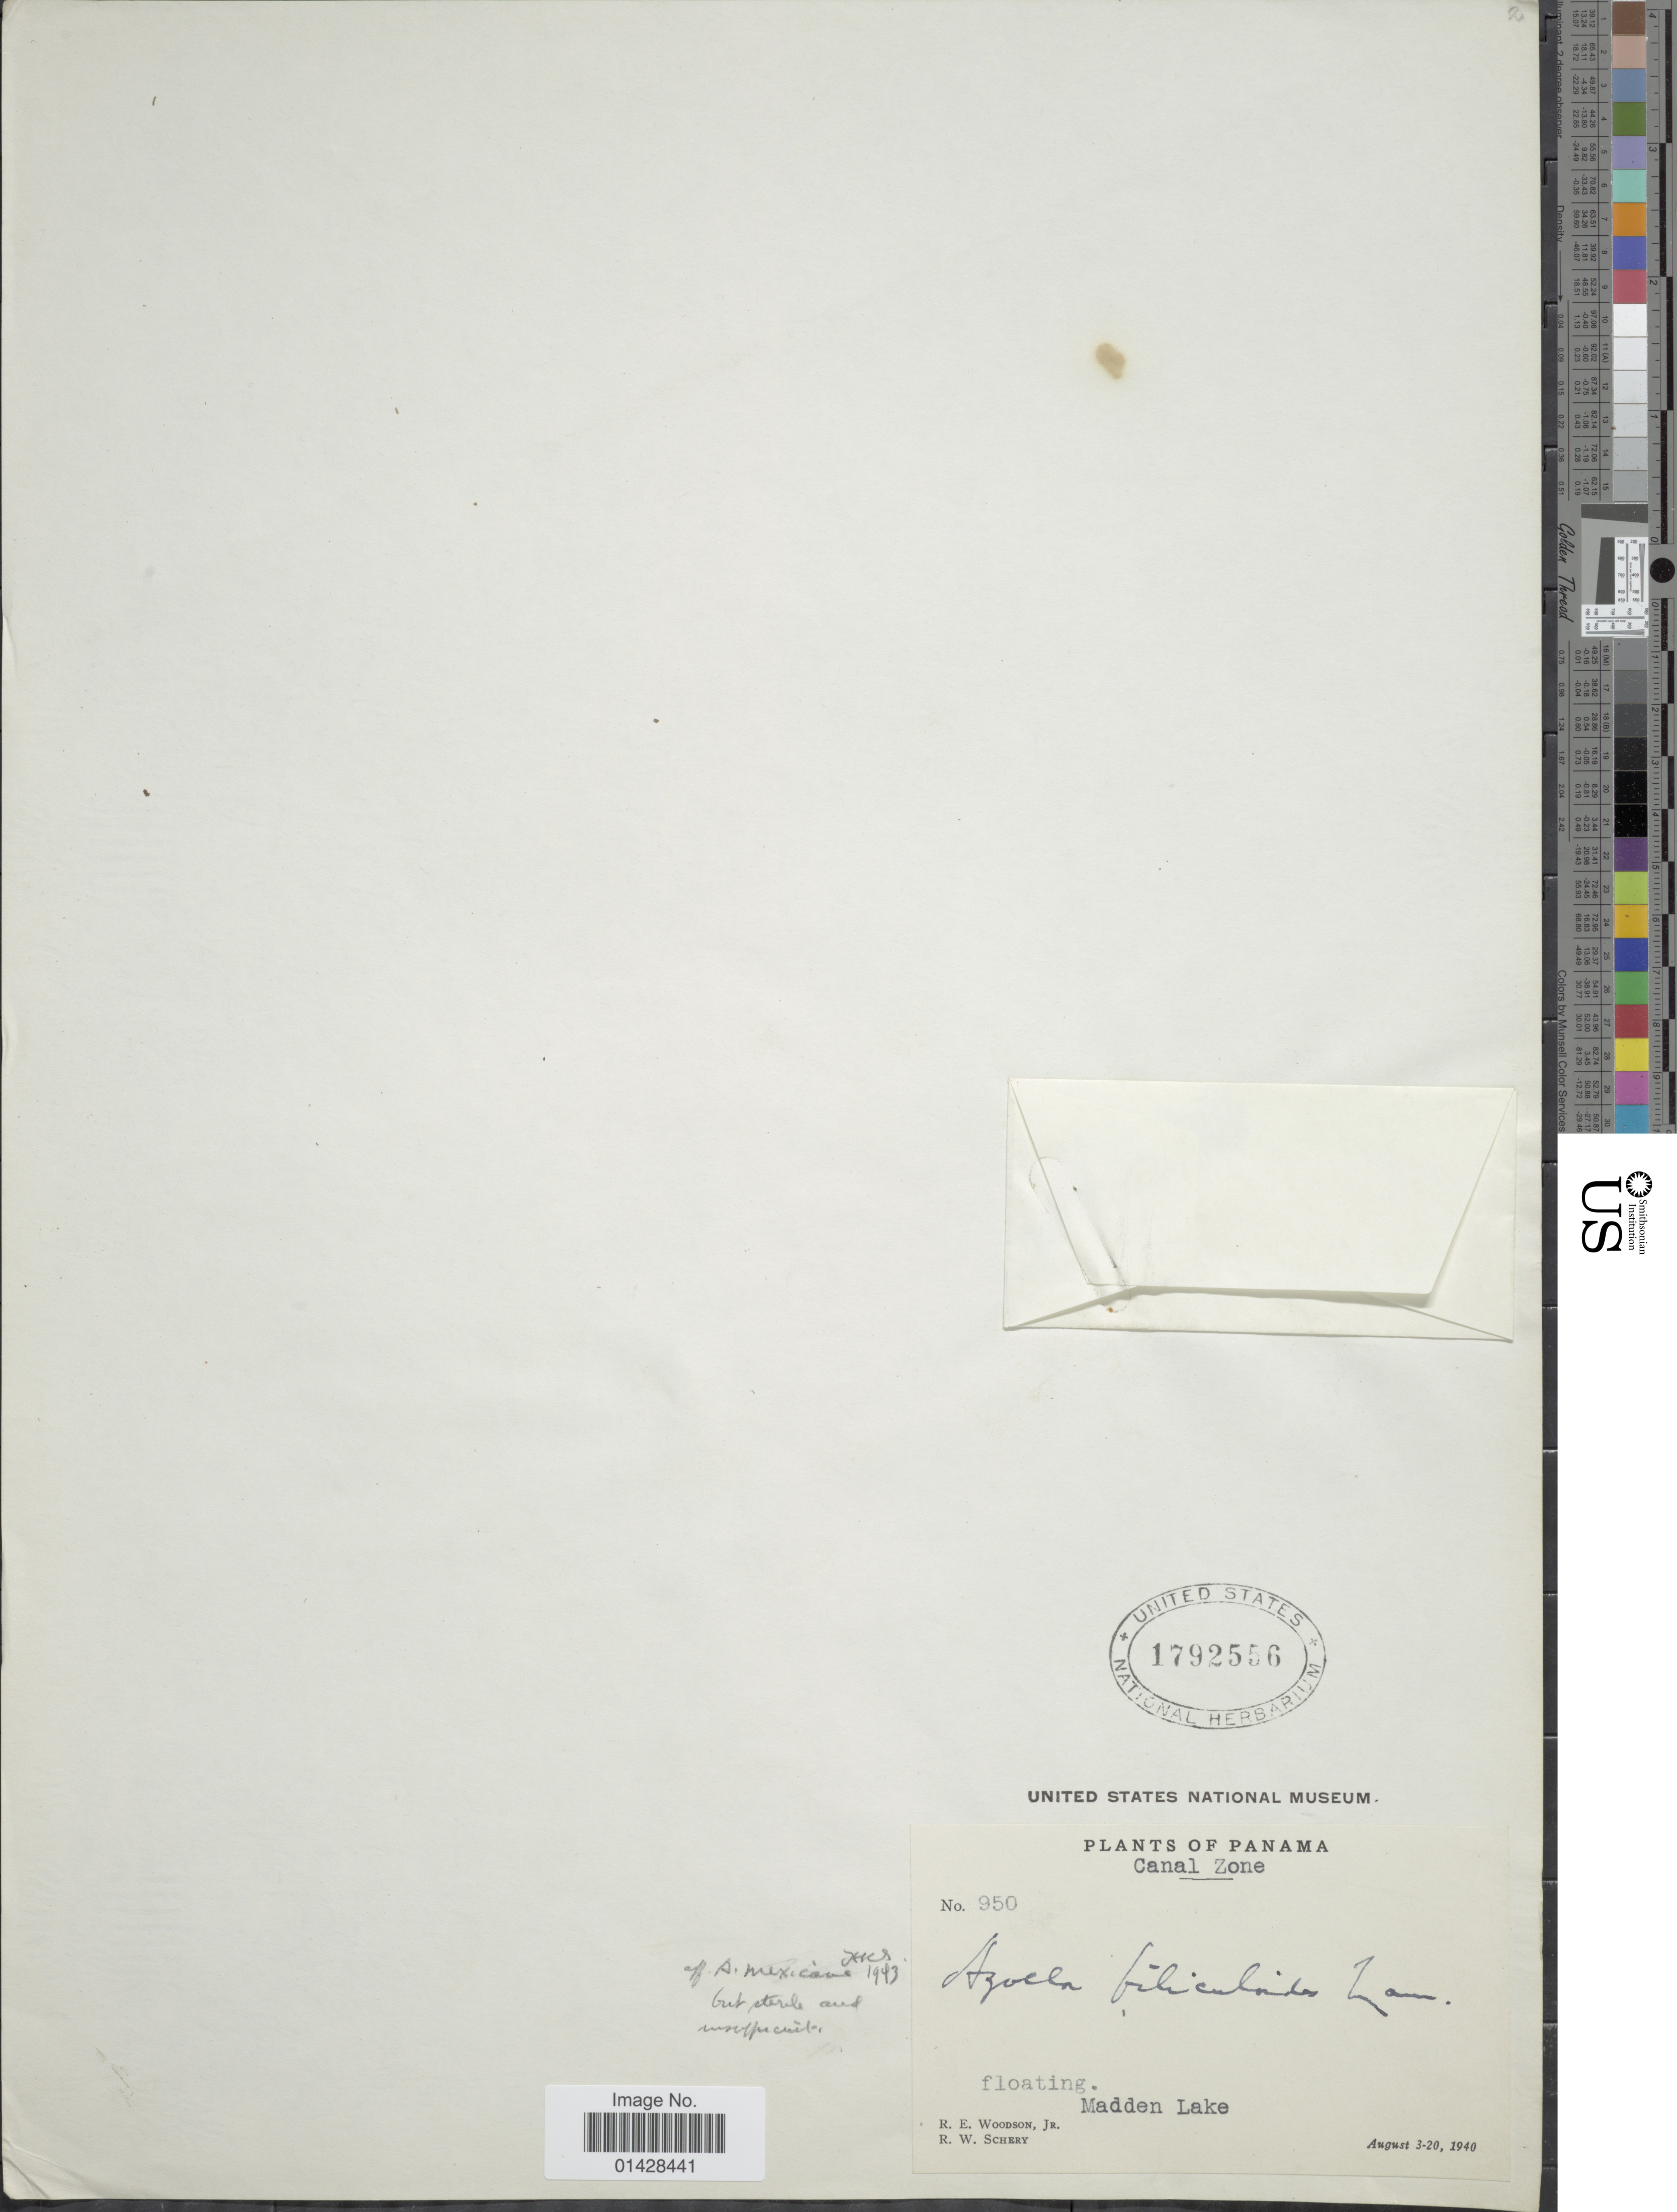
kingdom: Plantae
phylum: Tracheophyta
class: Polypodiopsida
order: Salviniales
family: Salviniaceae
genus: Azolla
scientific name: Azolla mexicana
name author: C. Presl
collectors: R. E. Woodson & R. Shery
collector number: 950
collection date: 1940-08-03/1940-08-20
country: Panama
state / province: Colón / Panamá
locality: Canal Zone, floating. Madden Lake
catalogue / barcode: US 1792556